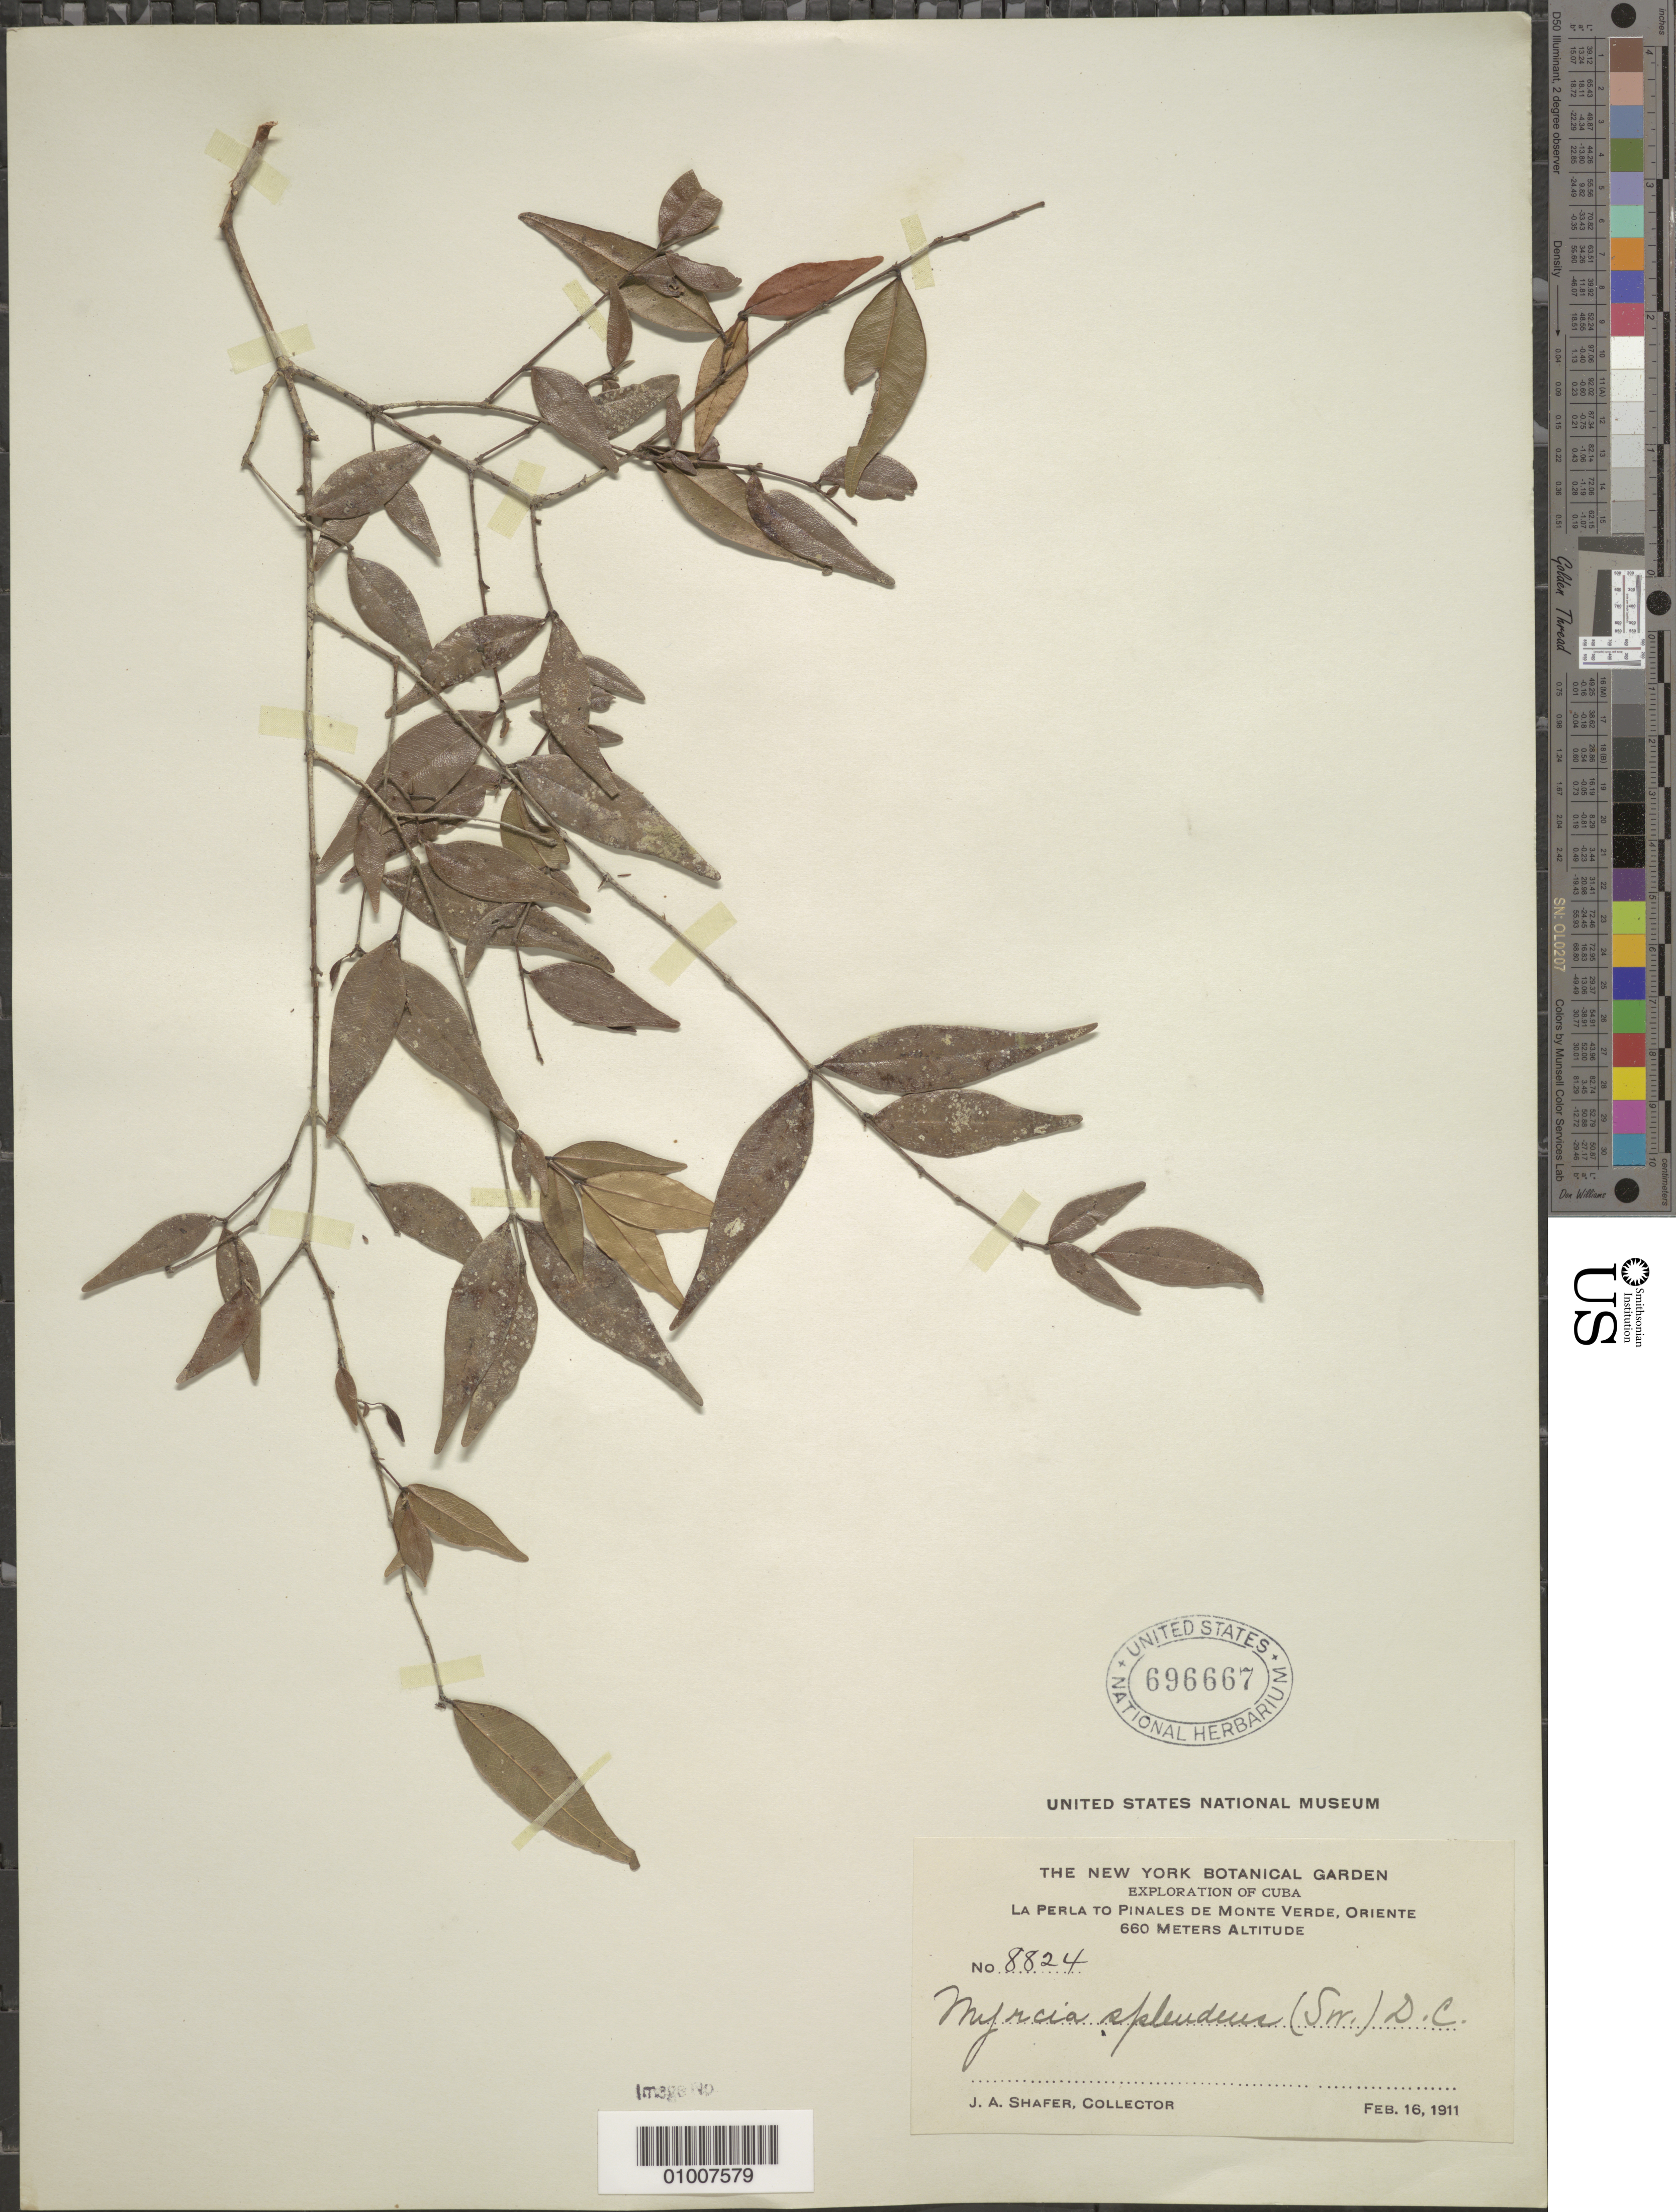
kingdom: Plantae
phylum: Tracheophyta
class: Magnoliopsida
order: Myrtales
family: Myrtaceae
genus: Myrcia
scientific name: Myrcia splendens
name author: (Sw.) DC.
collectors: J. A. Shafer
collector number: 8824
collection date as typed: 16 Feb 1911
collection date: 1911-02-16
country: Cuba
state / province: Oriente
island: Cuba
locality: La Perla to Pinales de Monte Verde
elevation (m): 660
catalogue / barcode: US 696667